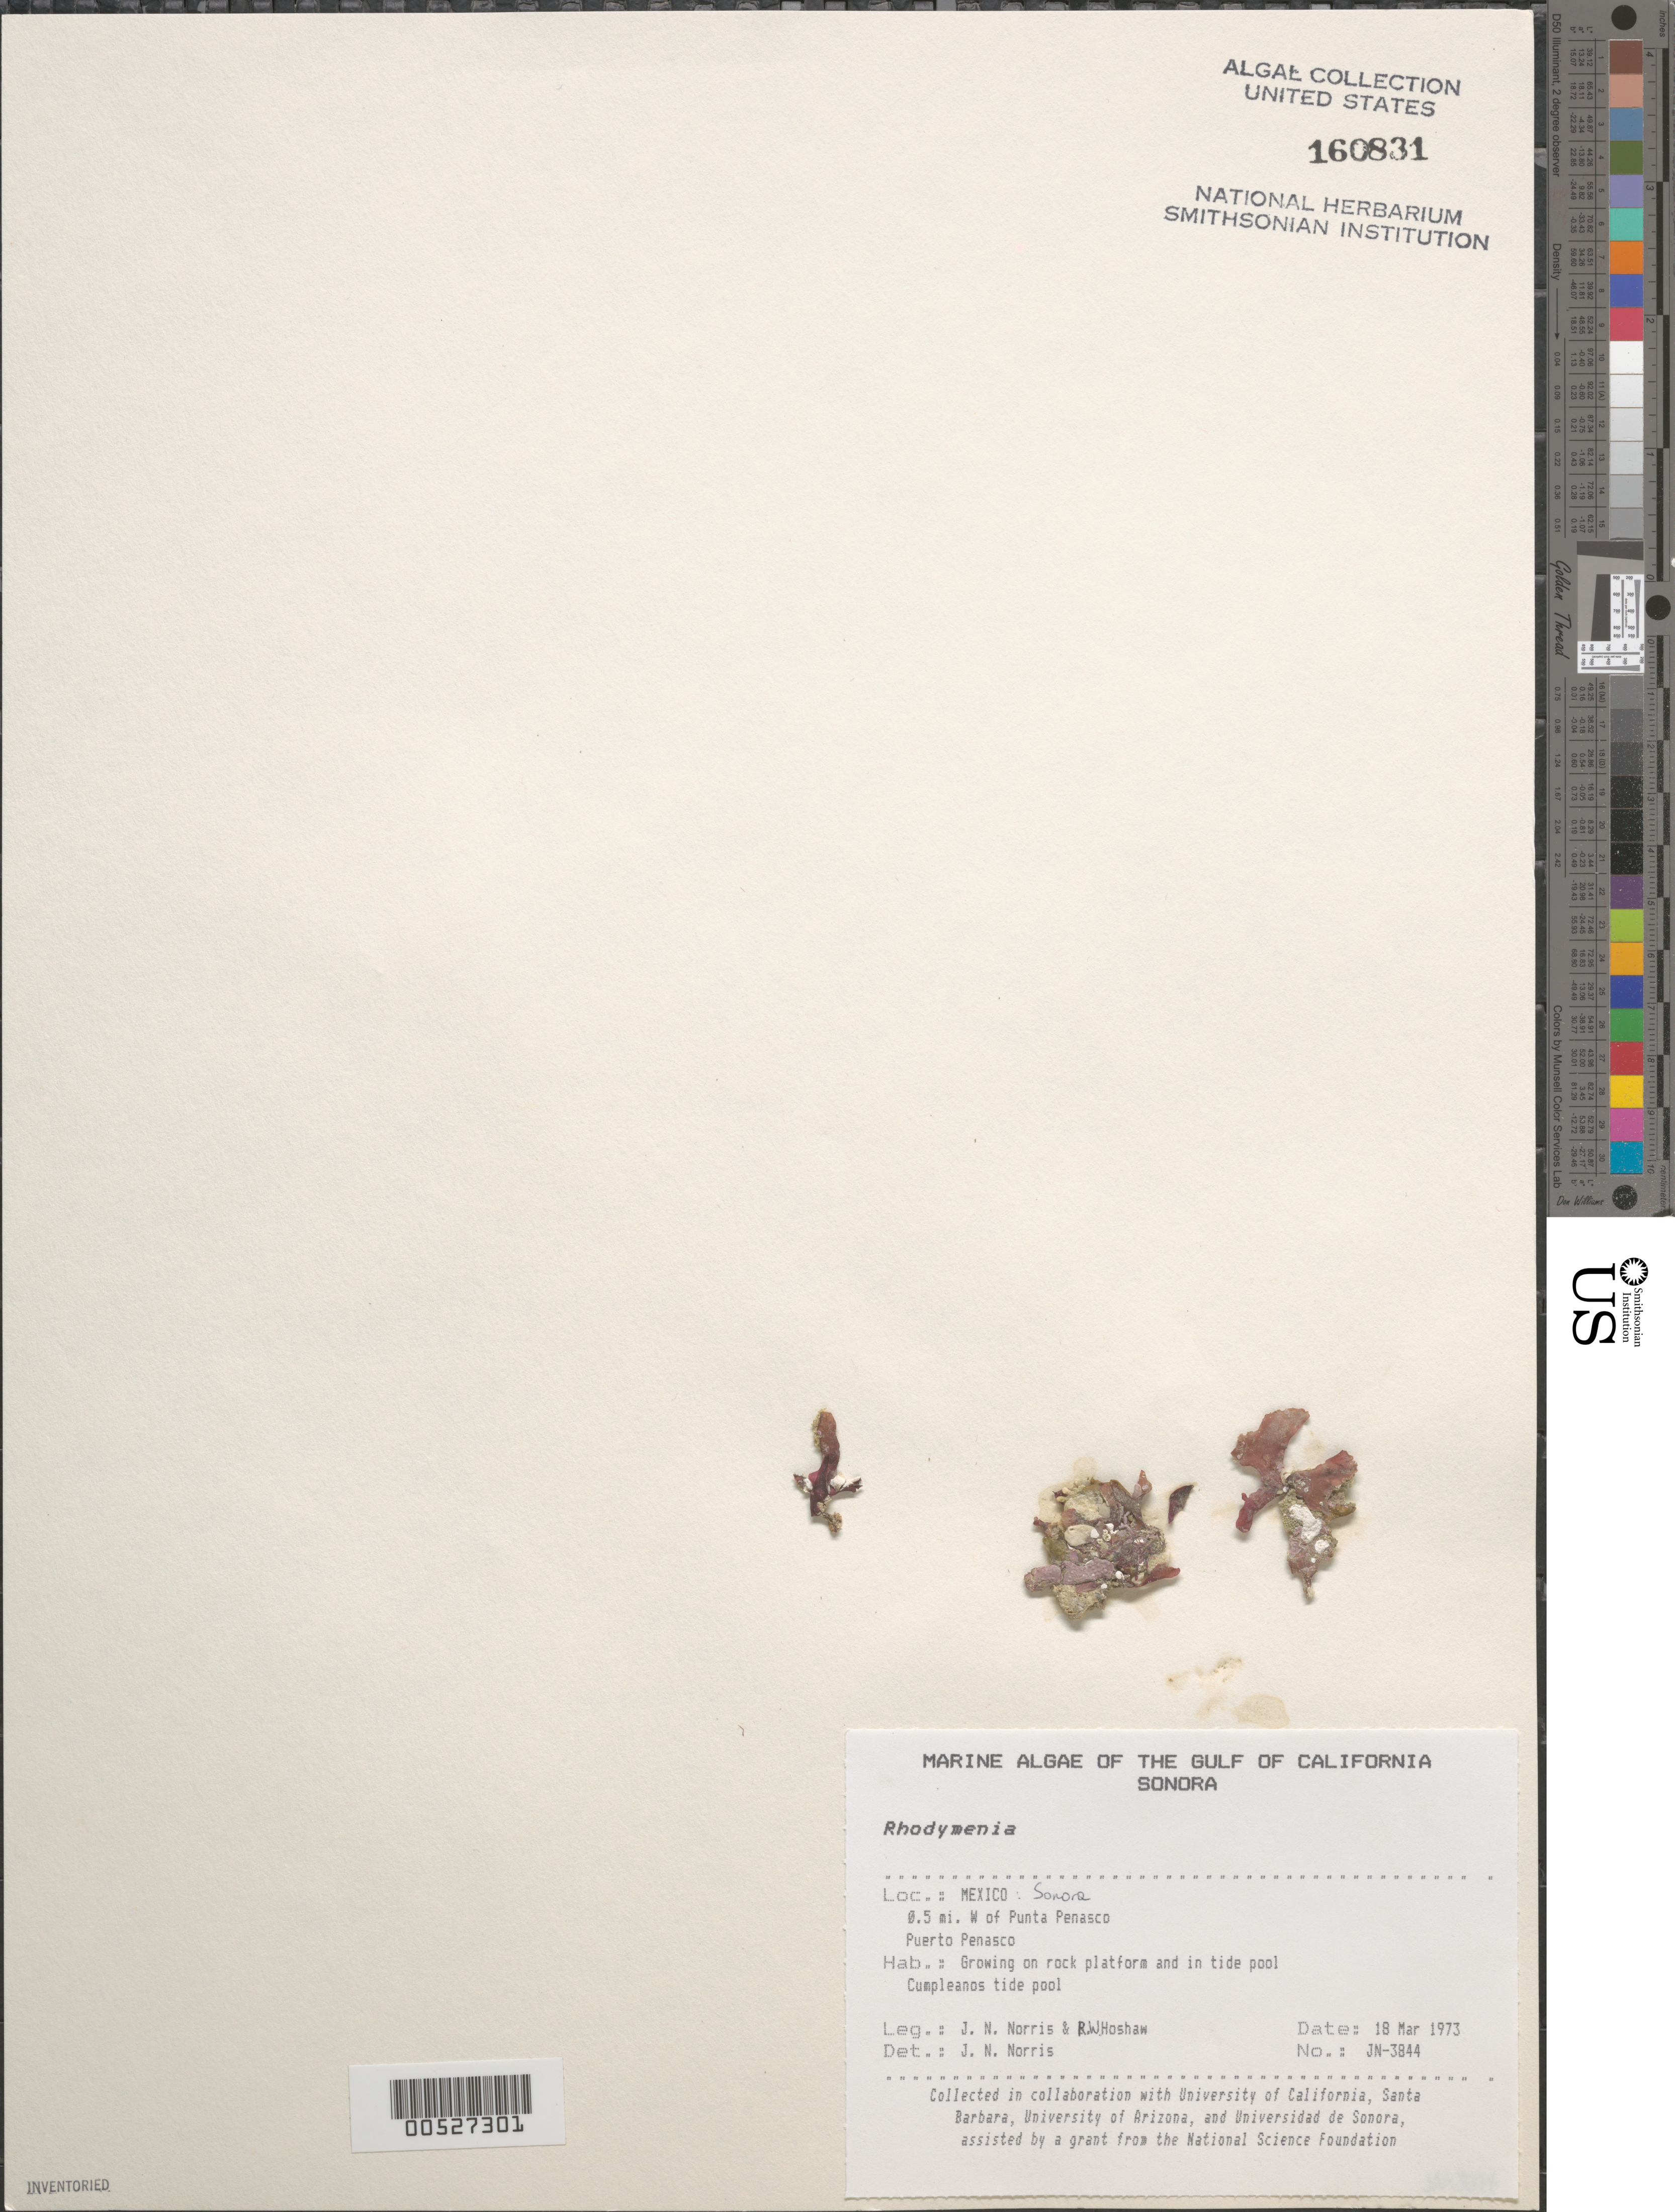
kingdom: Plantae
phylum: Rhodophyta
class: Florideophyceae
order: Rhodymeniales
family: Rhodymeniaceae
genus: Rhodymenia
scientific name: Rhodymenia sp.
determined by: Norris, James N.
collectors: J. N. Norris & R. Hoshaw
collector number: JN-3844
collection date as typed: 18 Mar 1973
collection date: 1973-03-18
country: Mexico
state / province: Sonora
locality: Puerto Penasco, Cumpleanos Tide Pool, 0.5 mile west of Punta Penasco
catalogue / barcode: US 160831